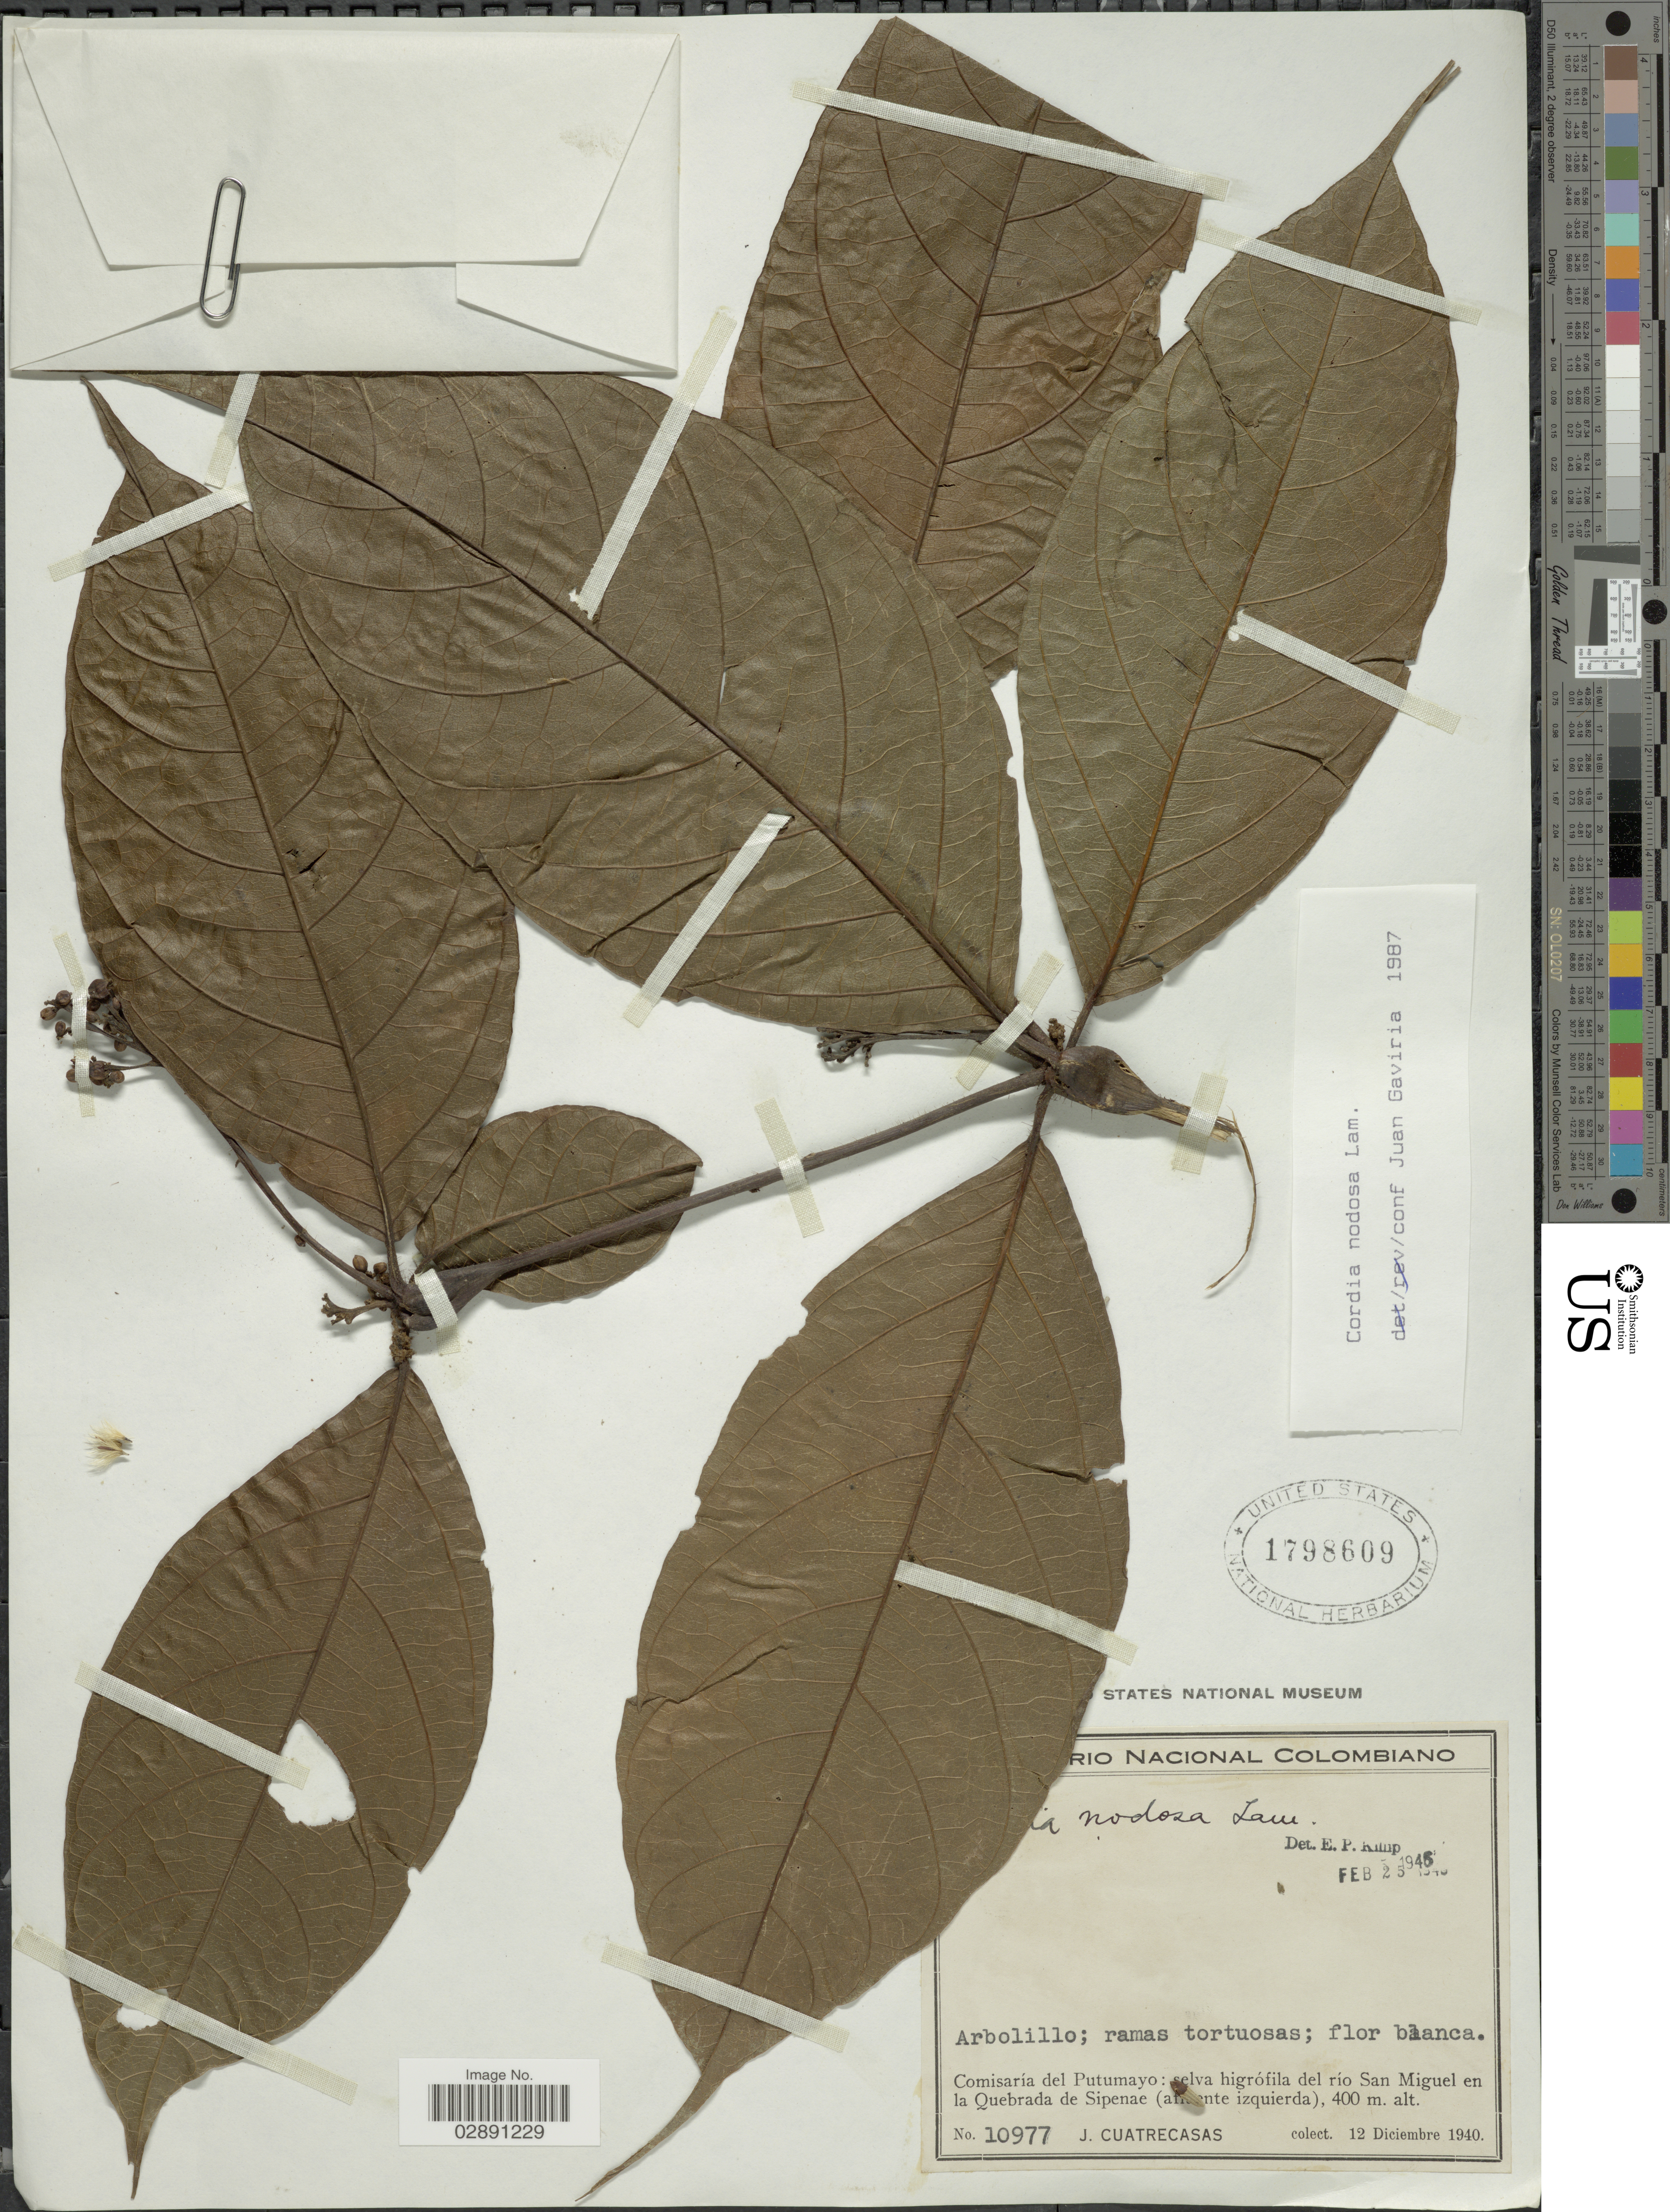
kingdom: Plantae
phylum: Tracheophyta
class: Magnoliopsida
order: Boraginales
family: Cordiaceae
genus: Cordia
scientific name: Cordia nodosa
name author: Lam.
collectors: J. Cuatrecasas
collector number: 10977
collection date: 1940-12-12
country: Colombia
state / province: Putumayo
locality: Comisaría del Putumayo: selva higrófila del río San Miguel en la Quebrada de Sipenae.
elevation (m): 400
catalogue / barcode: US 1798609